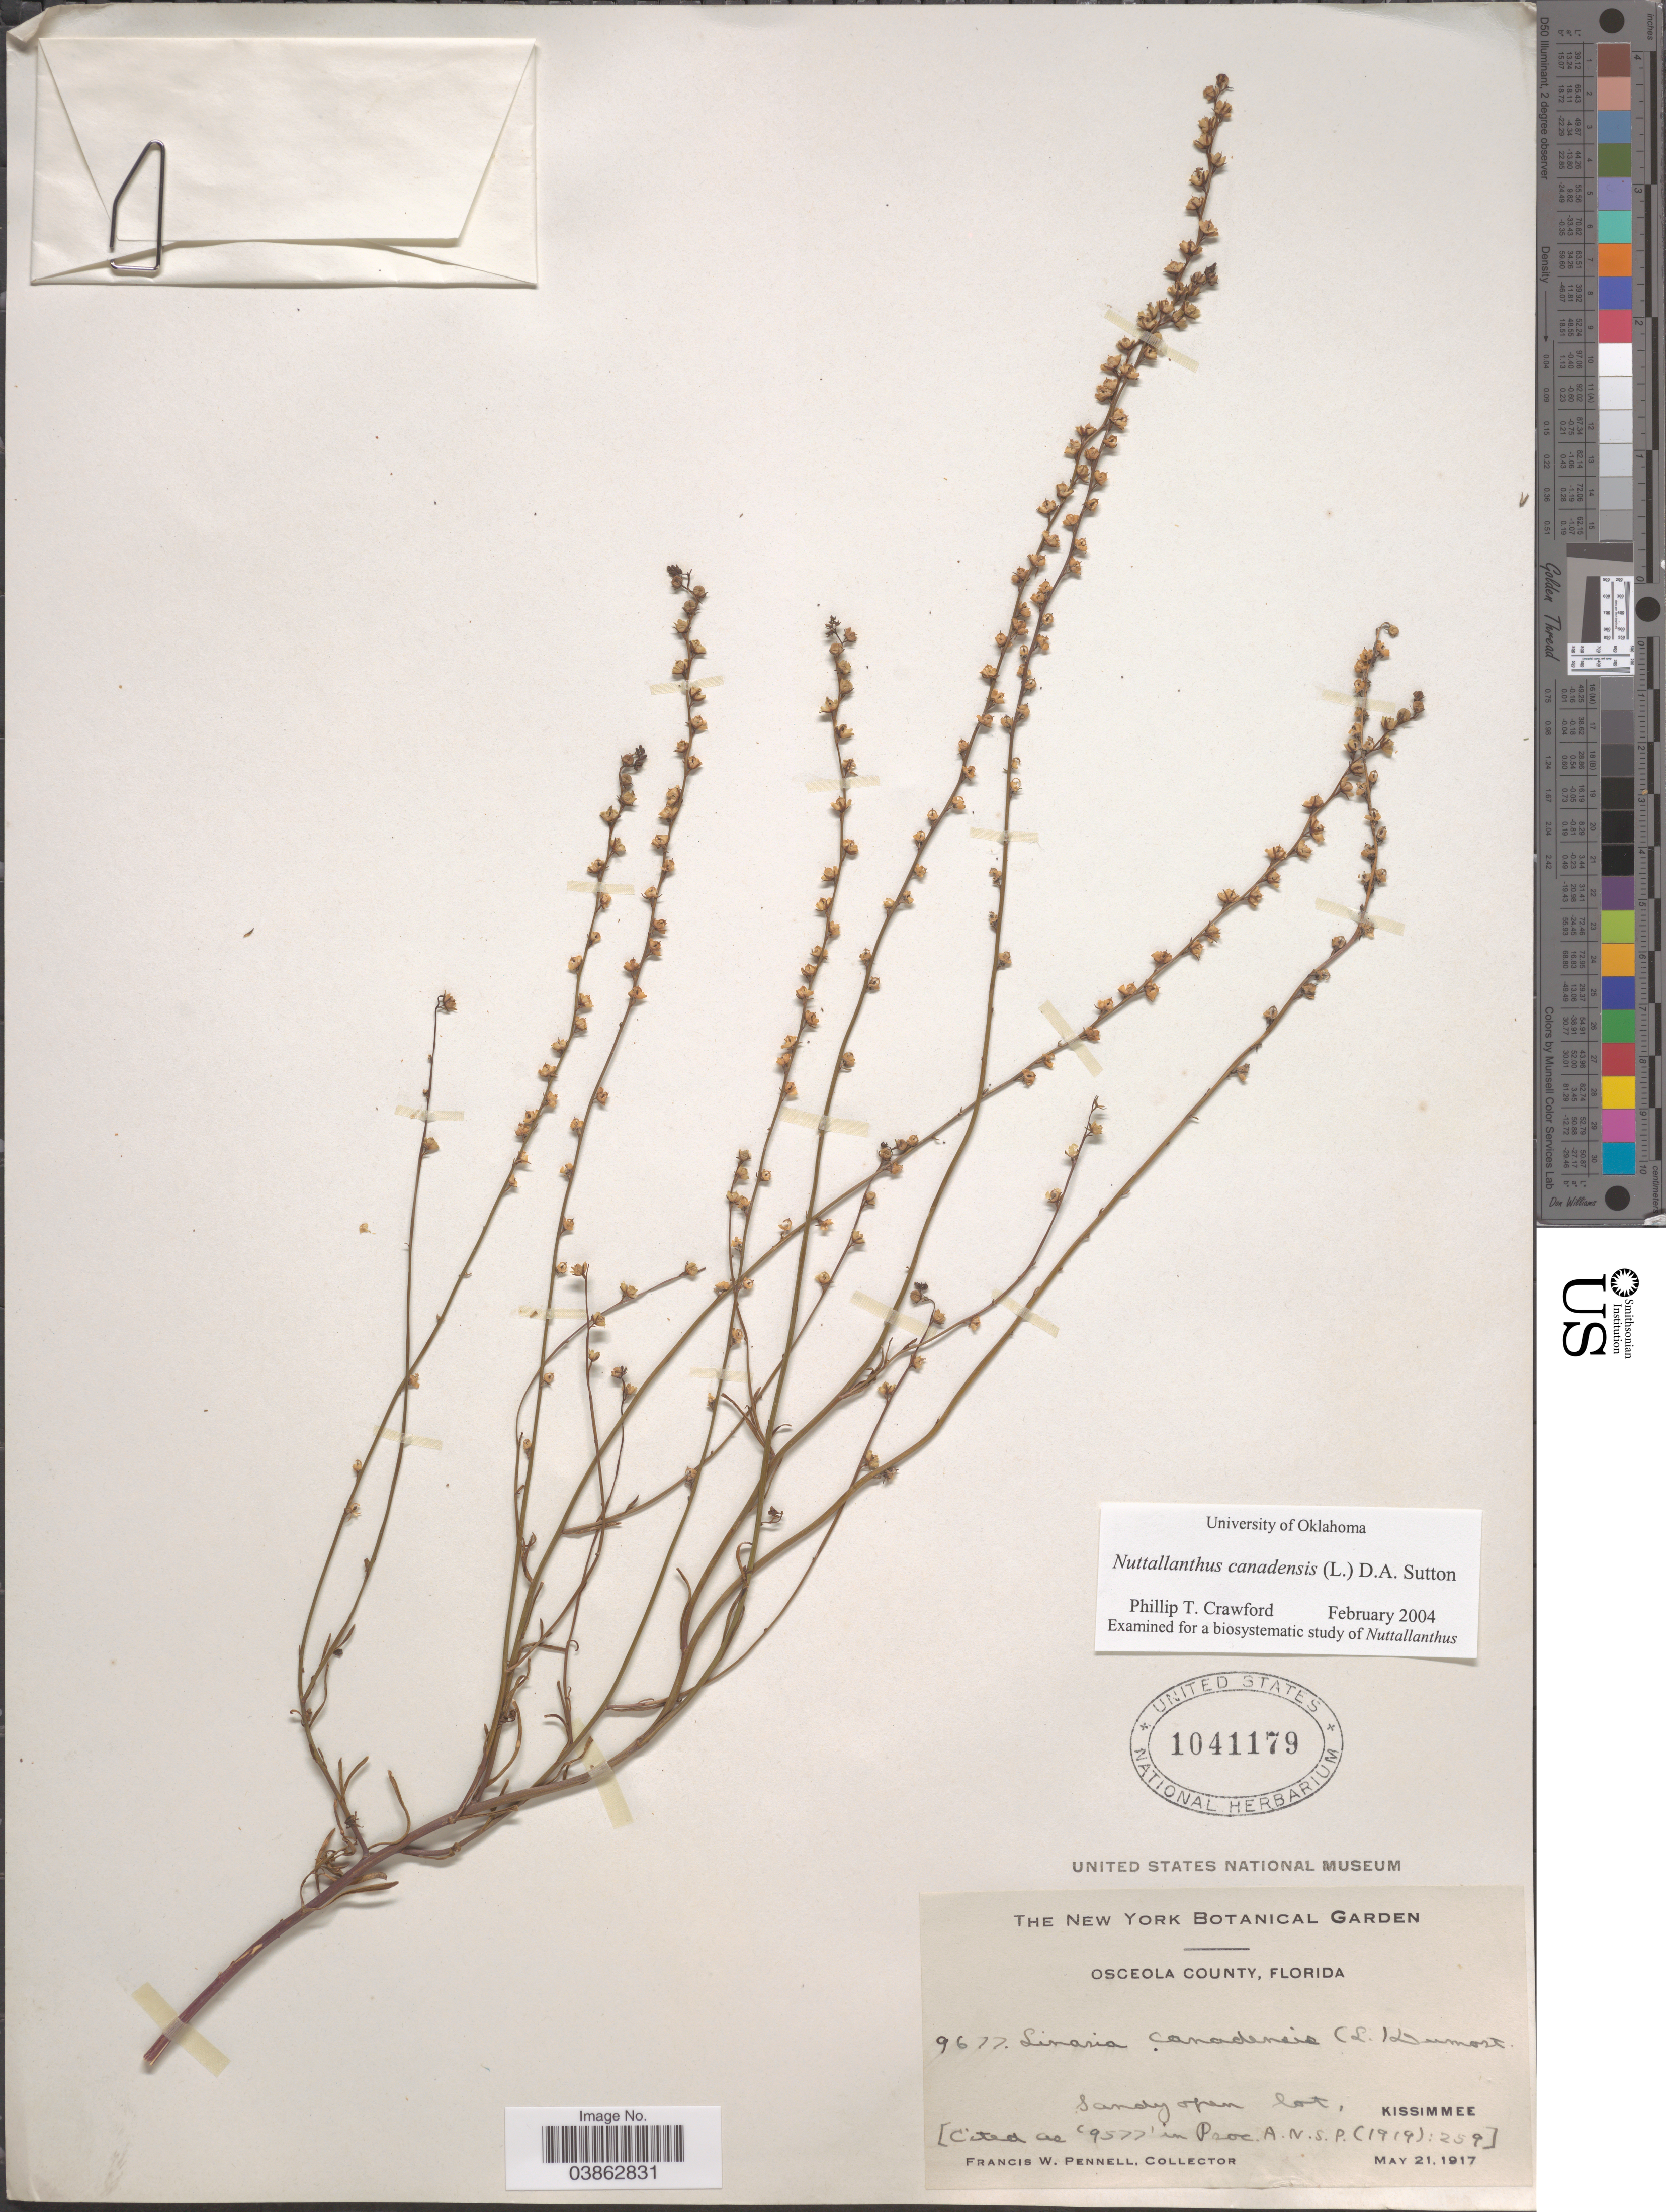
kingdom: Plantae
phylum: Tracheophyta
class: Magnoliopsida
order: Lamiales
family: Plantaginaceae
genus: Linaria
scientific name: Linaria canadensis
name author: (L.) Dum. Cours.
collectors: F. W. Pennell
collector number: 9677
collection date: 1917-05-21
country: United States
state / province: Florida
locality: Osceola County. Sandy open lot, Kissimmee.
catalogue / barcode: US 1041179